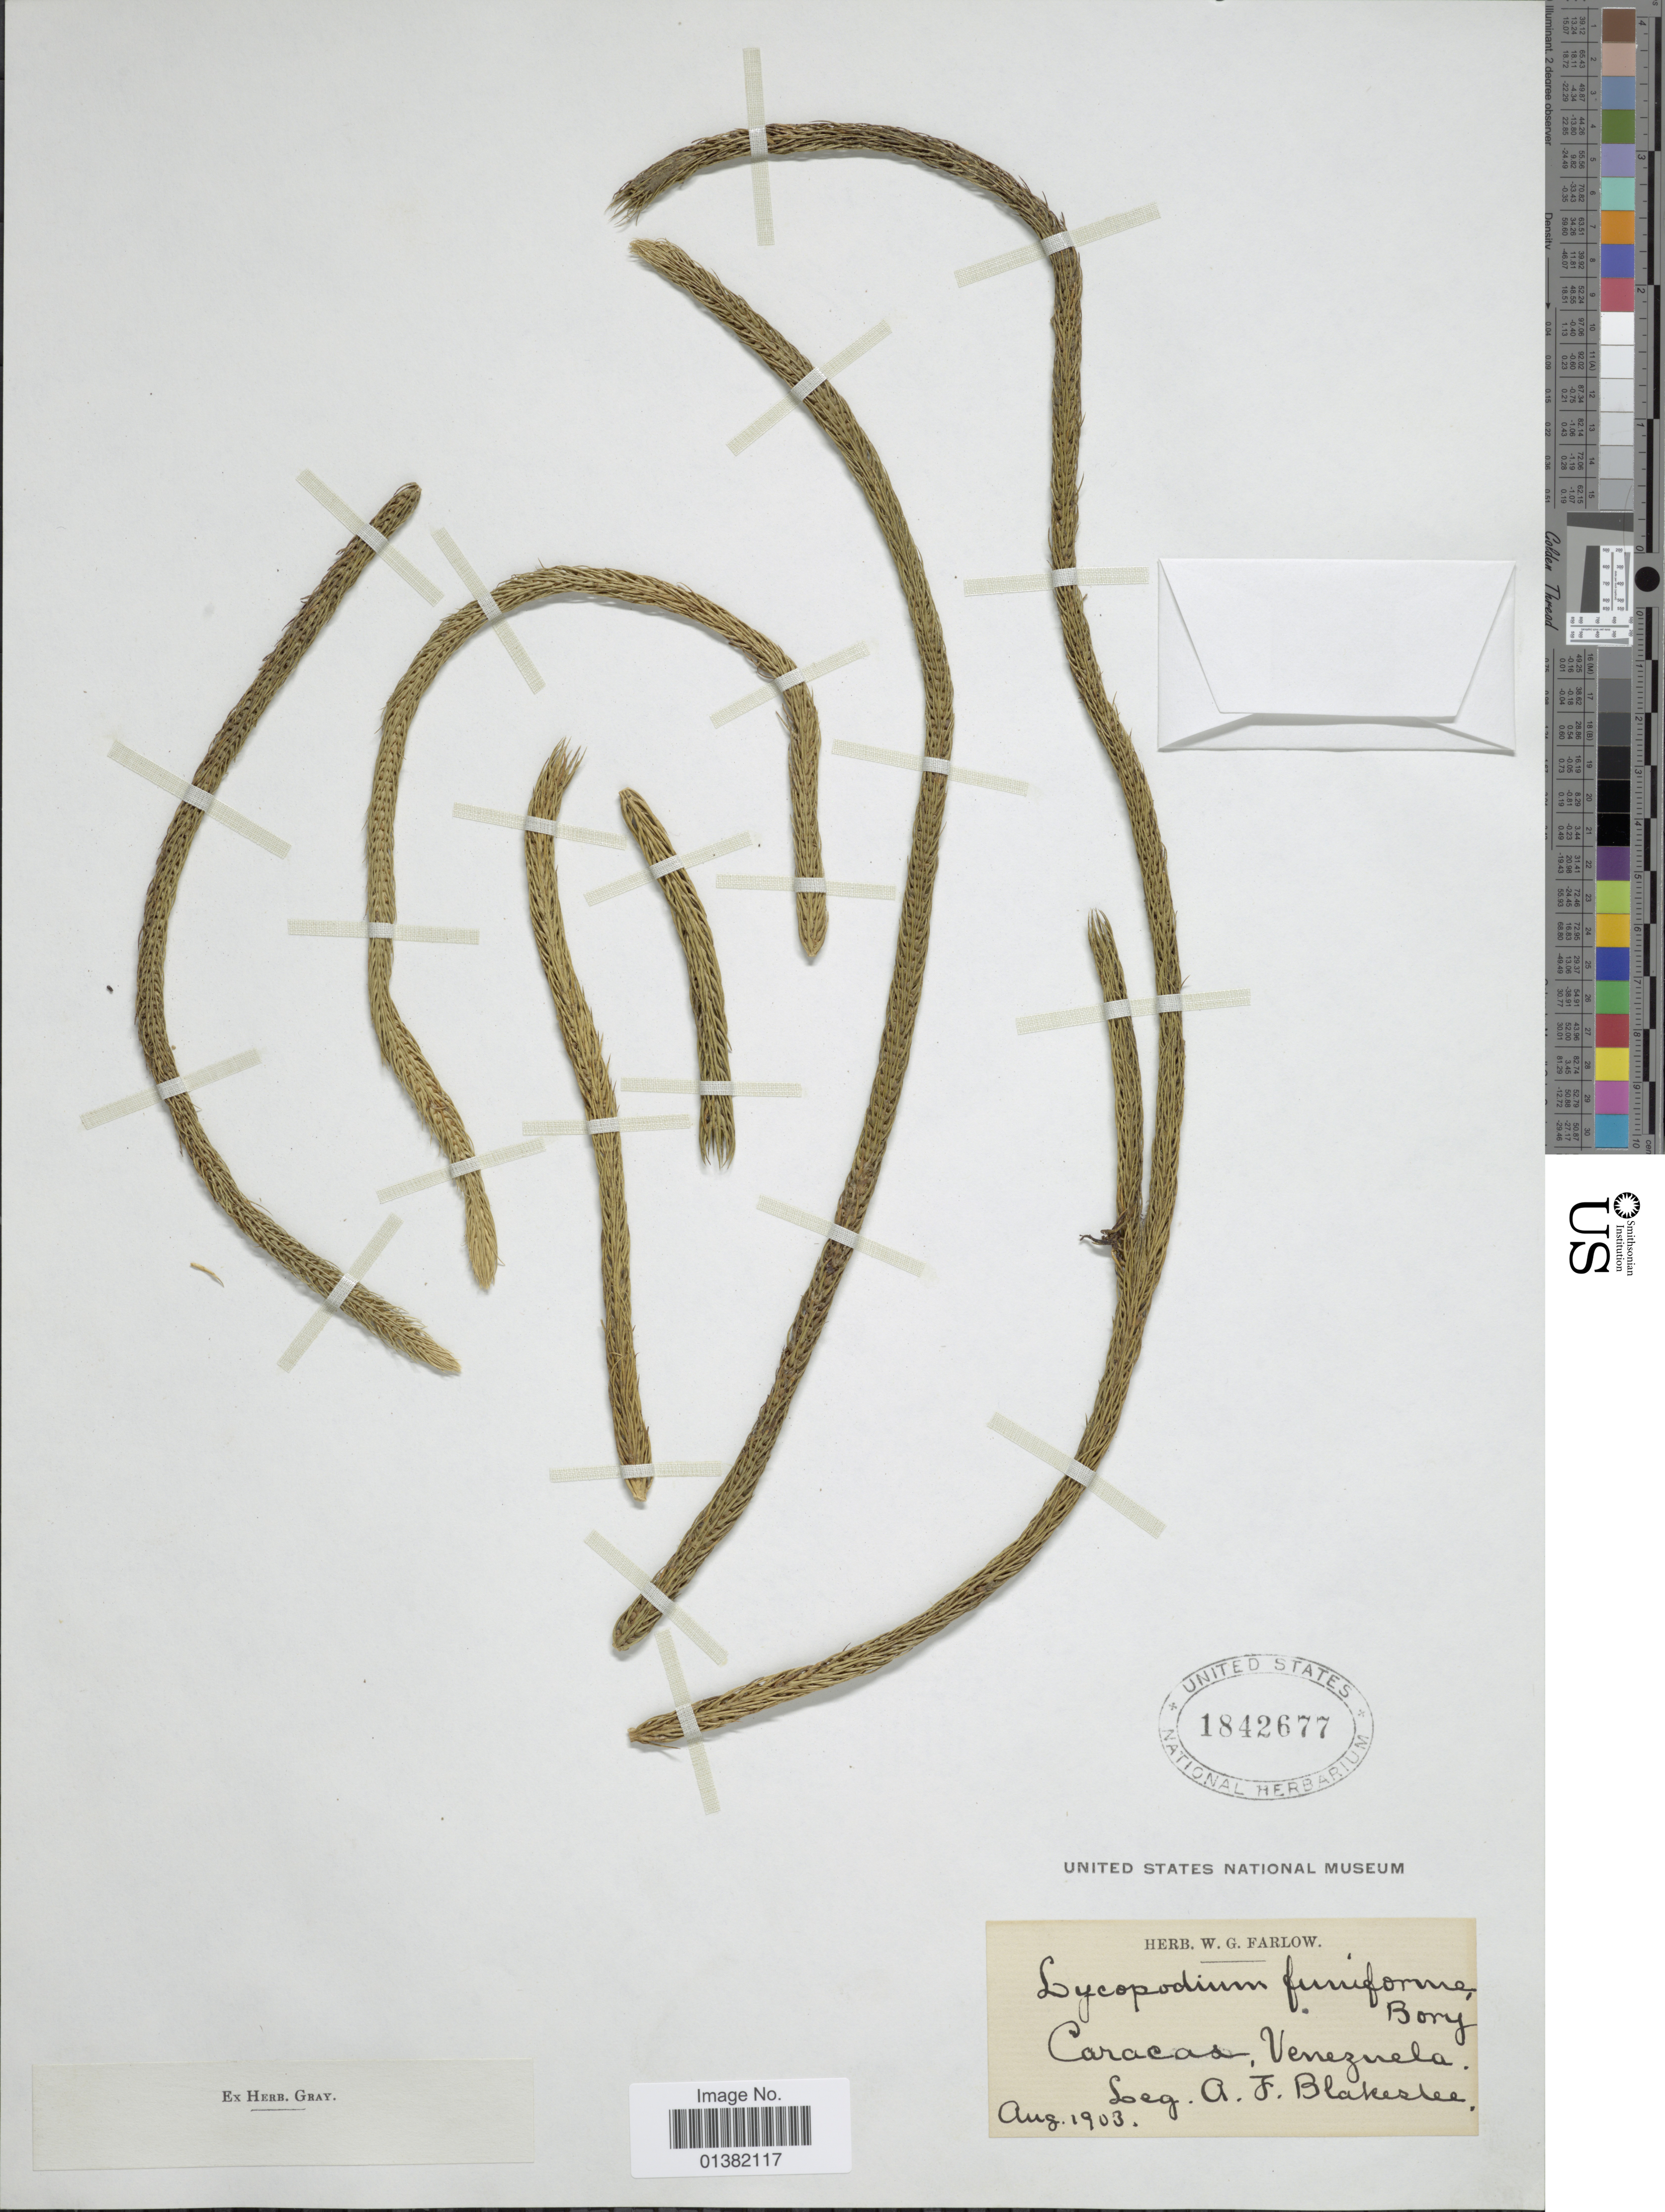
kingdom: Plantae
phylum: Tracheophyta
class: Lycopodiopsida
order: Lycopodiales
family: Lycopodiaceae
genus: Phlegmariurus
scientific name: Phlegmariurus funiformis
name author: (Cham. & Spring) B. Øllg.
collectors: A. Blakeslee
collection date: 1903-08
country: Venezuela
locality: Caracas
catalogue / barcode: US 1842677